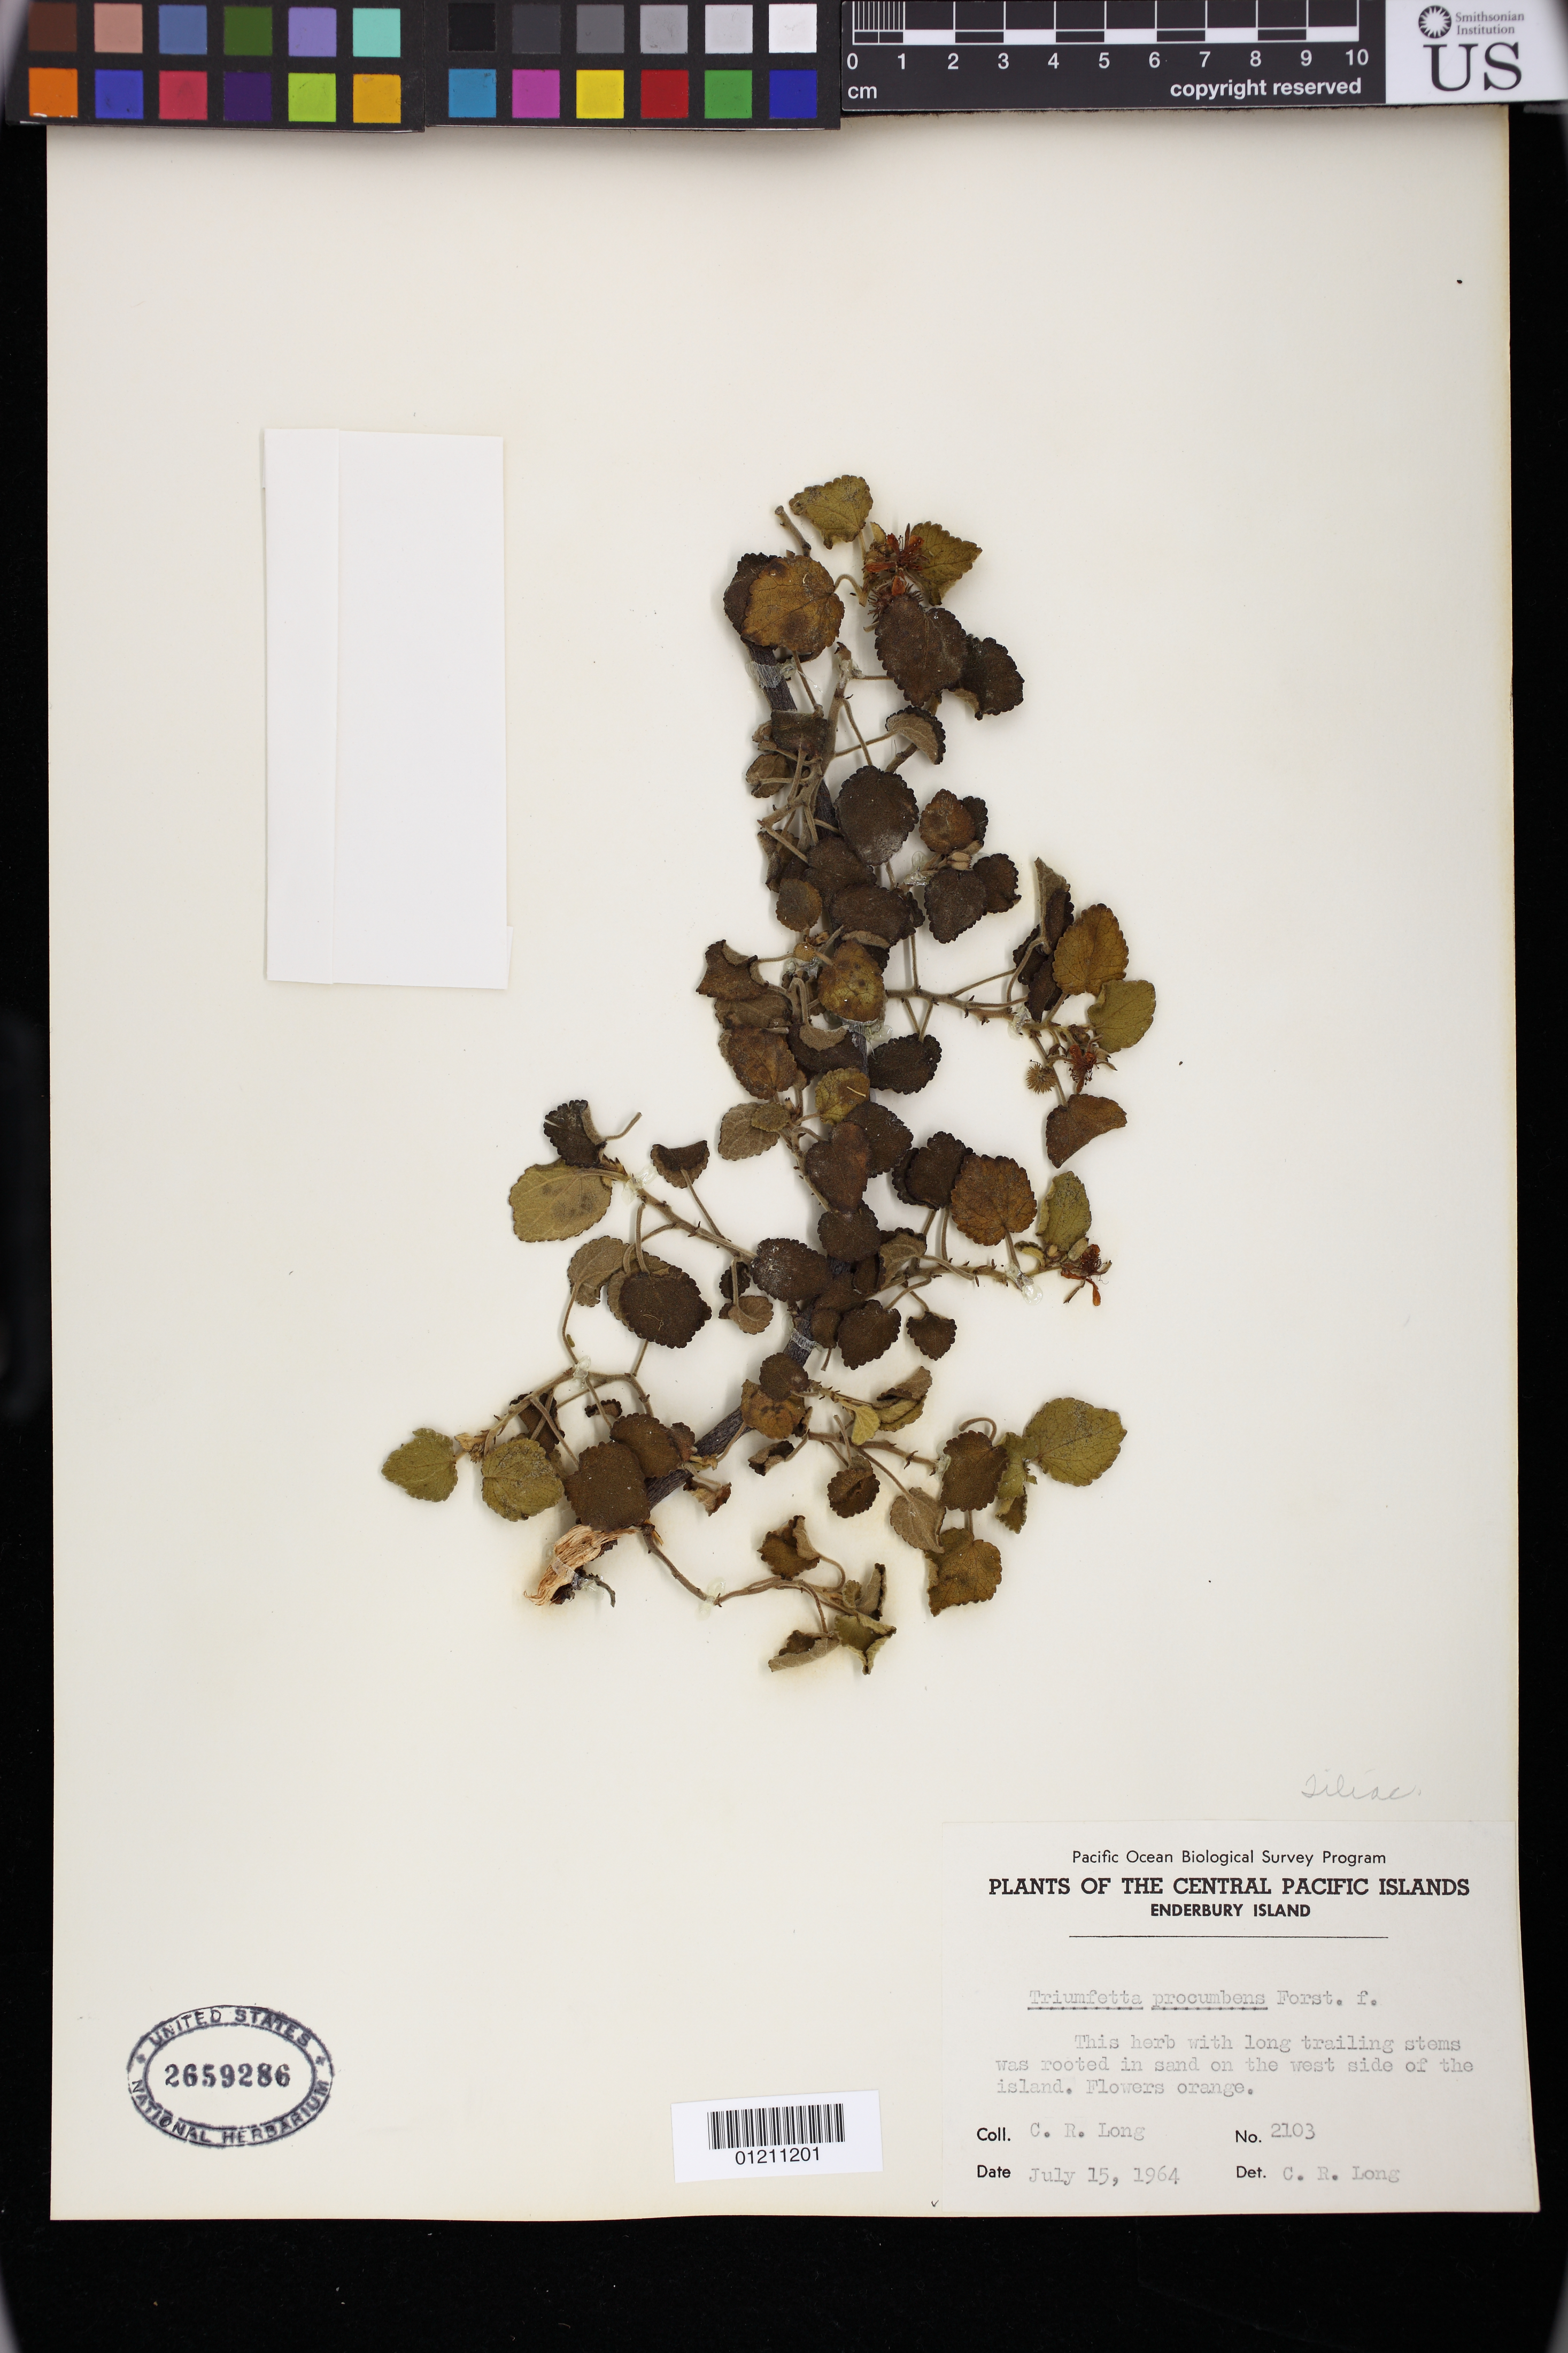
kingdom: Plantae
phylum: Tracheophyta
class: Magnoliopsida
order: Malvales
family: Malvaceae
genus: Triumfetta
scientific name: Triumfetta procumbens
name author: G. Forst.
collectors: C. R. Long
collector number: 2103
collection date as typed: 15 Jul 1964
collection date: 1964-07-15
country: Kiribati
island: Enderbury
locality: Enderbury Island. Rooted in sand on the west side of the island.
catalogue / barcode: US 2659286